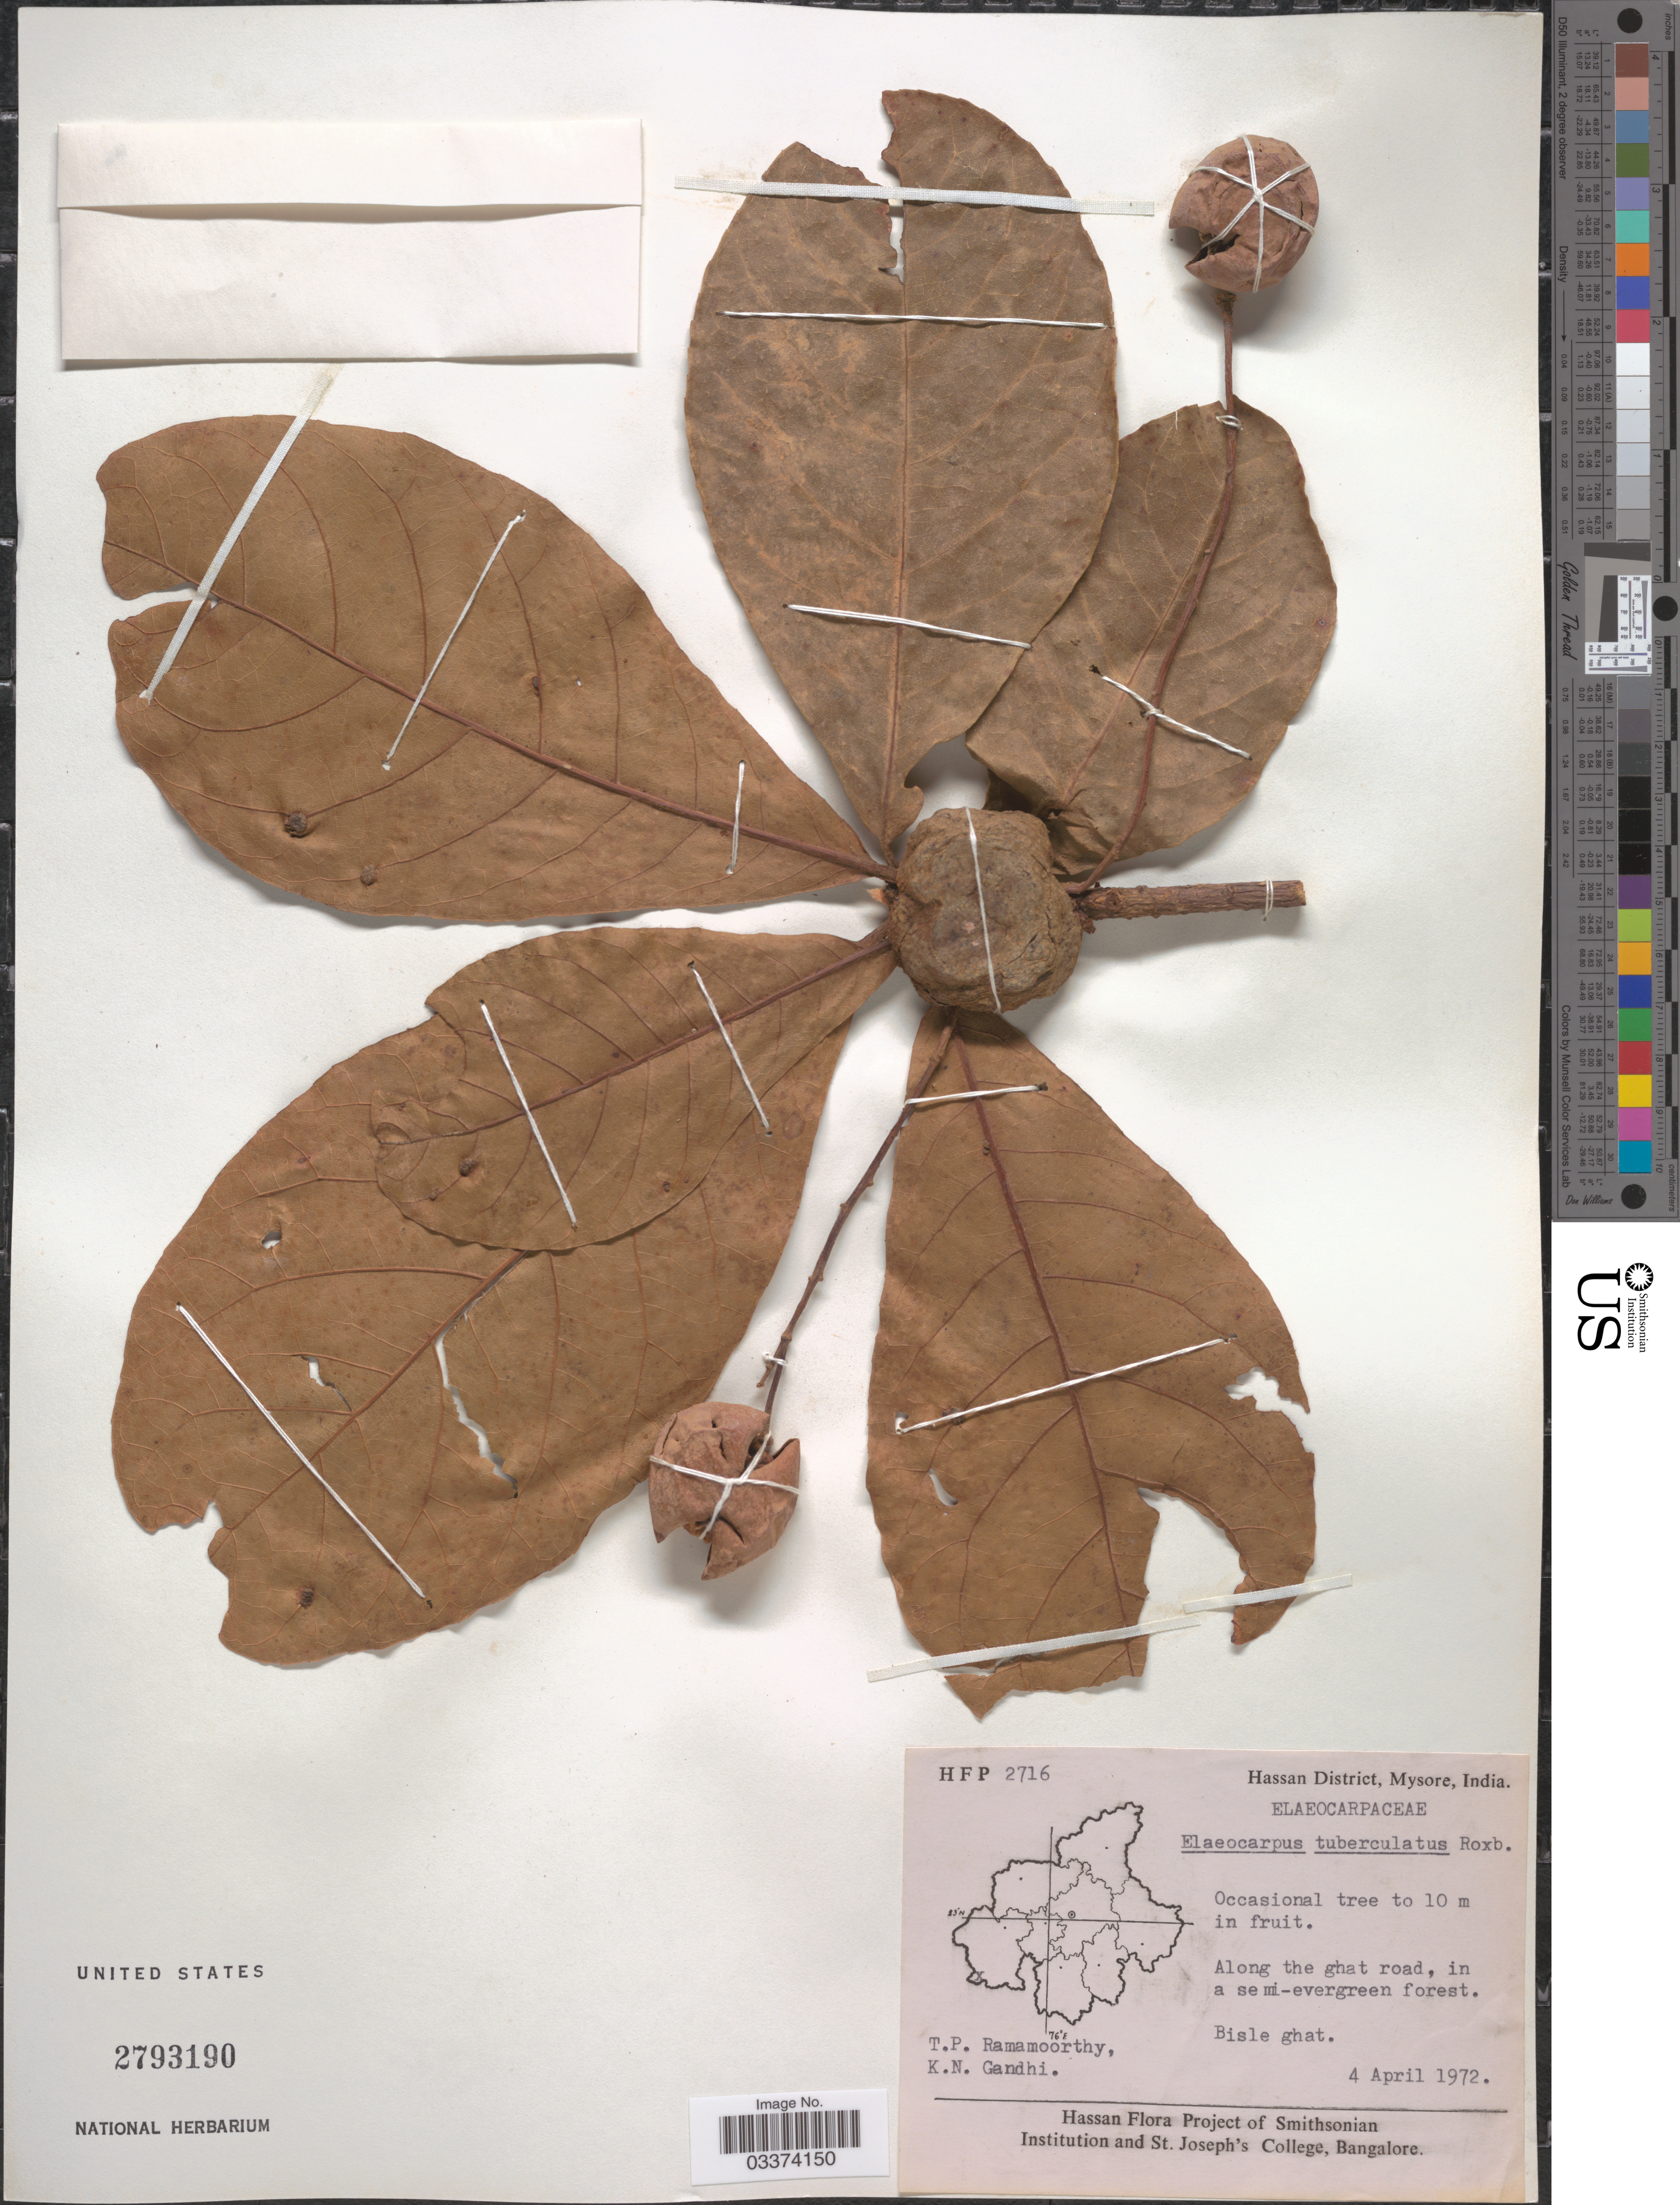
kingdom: Plantae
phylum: Tracheophyta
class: Magnoliopsida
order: Oxalidales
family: Elaeocarpaceae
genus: Elaeocarpus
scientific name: Elaeocarpus tuberculatus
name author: Roxb.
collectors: T. P. Ramamoorthy & K. N. Gandhi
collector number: H F P 2716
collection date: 1972-04-04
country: India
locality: Hassan District, Mysore. Bisle ghat.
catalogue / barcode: US 2793190